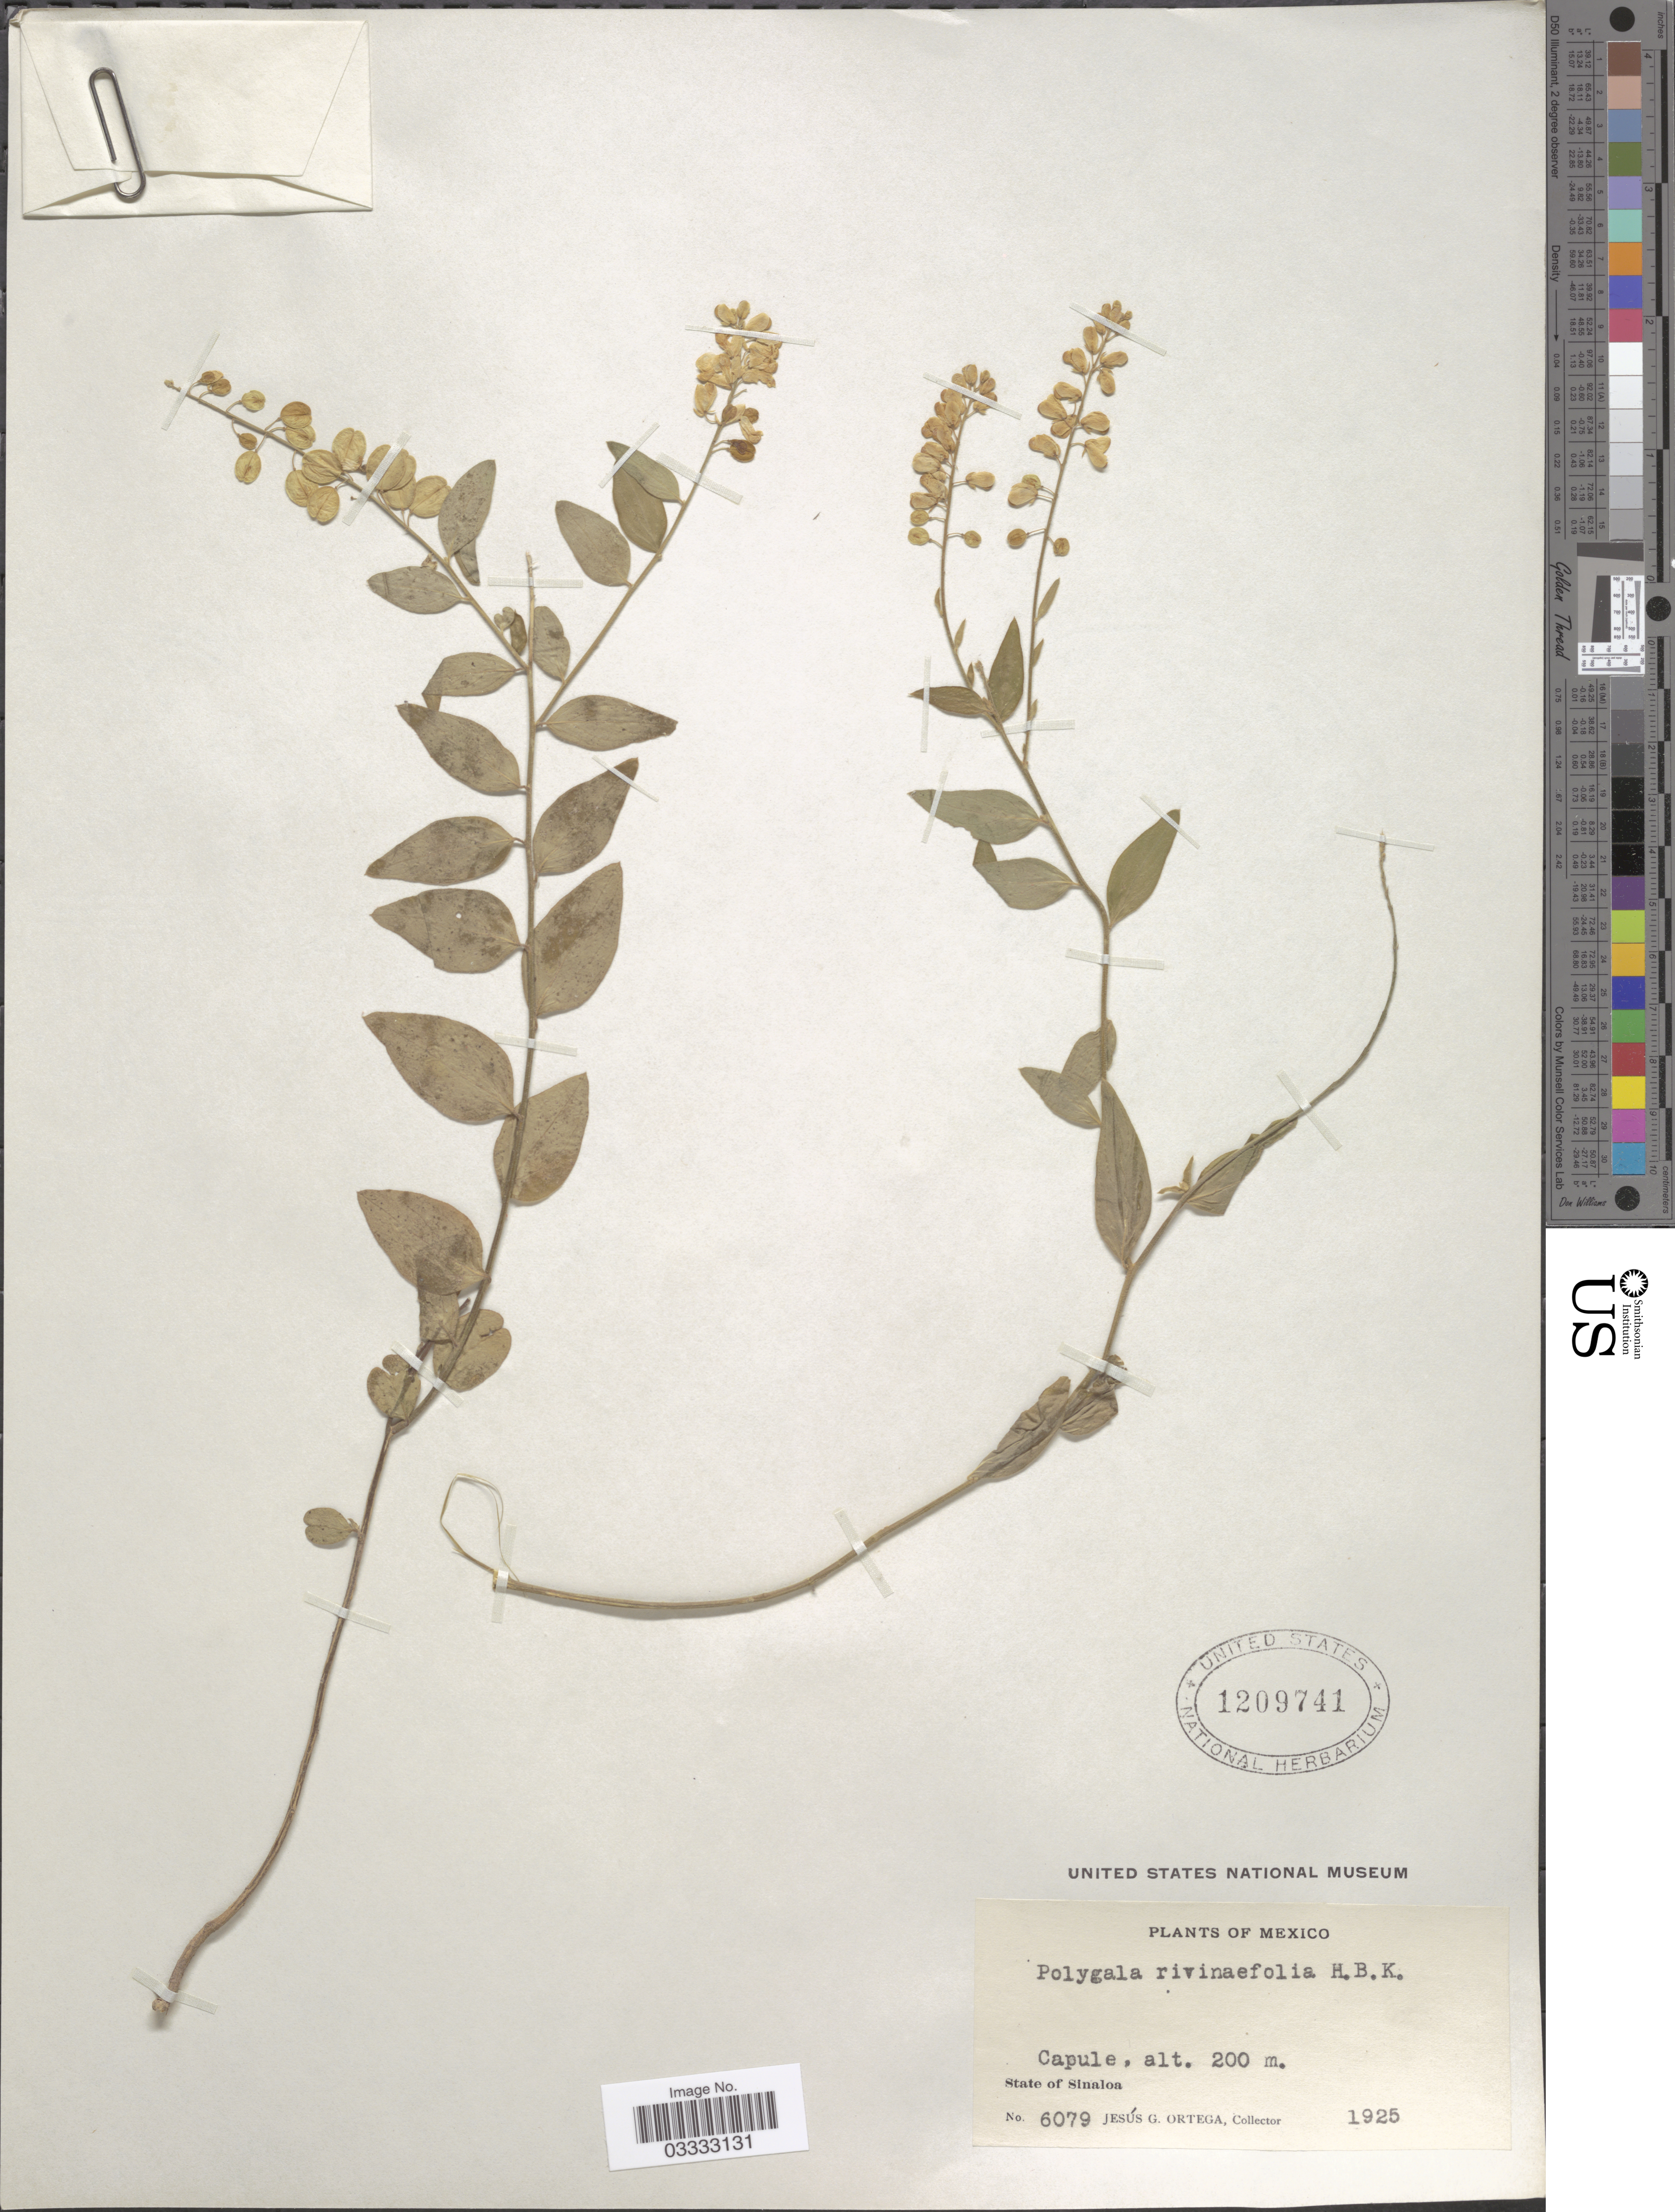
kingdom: Plantae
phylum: Tracheophyta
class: Magnoliopsida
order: Fabales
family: Polygalaceae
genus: Hebecarpa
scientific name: Hebecarpa rivinifolia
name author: (Kunth) J.R. Abbott & J.F.B. Pastore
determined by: Strong, Mark T., (BOT), Smithsonian Institution - National Museum of Natural History (UNITED STATES)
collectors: J. Ortega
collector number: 6079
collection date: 1925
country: Mexico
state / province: Sinaloa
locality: Capule.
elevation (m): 200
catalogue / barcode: US 1209741